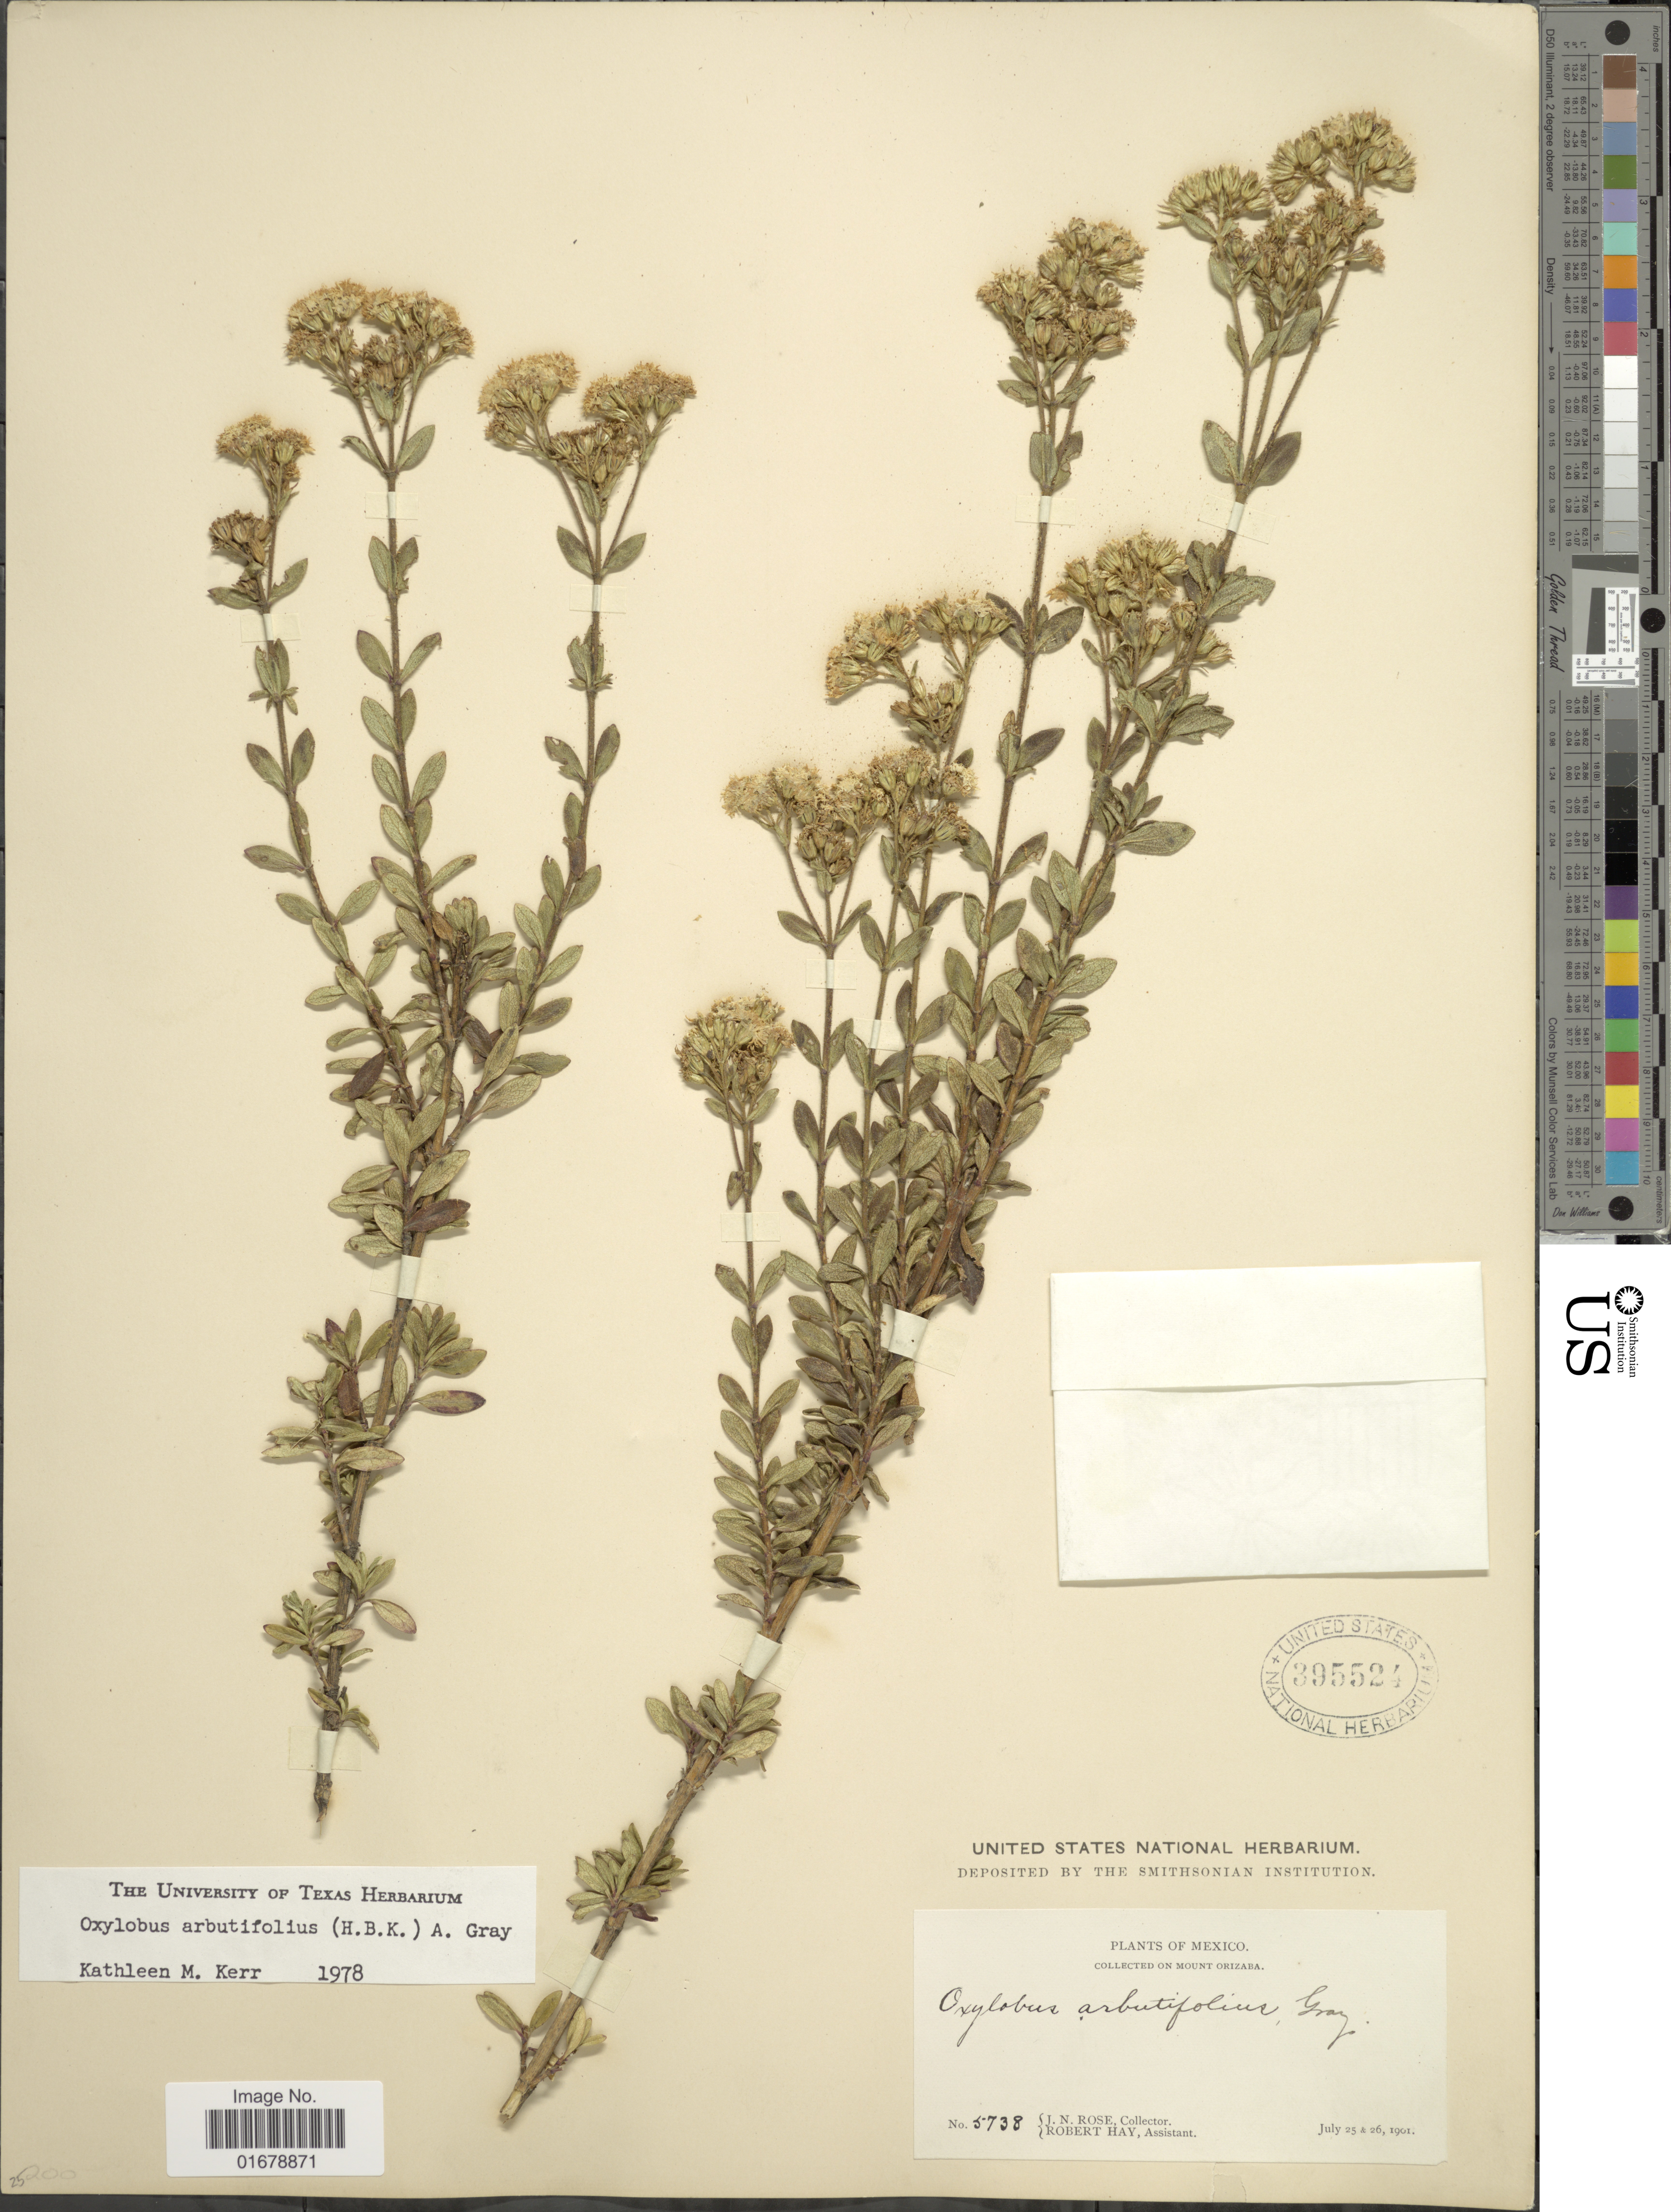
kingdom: Plantae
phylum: Tracheophyta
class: Magnoliopsida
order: Asterales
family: Asteraceae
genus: Oxylobus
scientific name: Oxylobus arbutifolius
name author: (Kunth) A. Gray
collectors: J. N. Rose & R. H. Hay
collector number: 5738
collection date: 1901-07-25/1901-07-26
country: Mexico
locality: Mexico. on Mount Orizaba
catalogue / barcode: US 395524